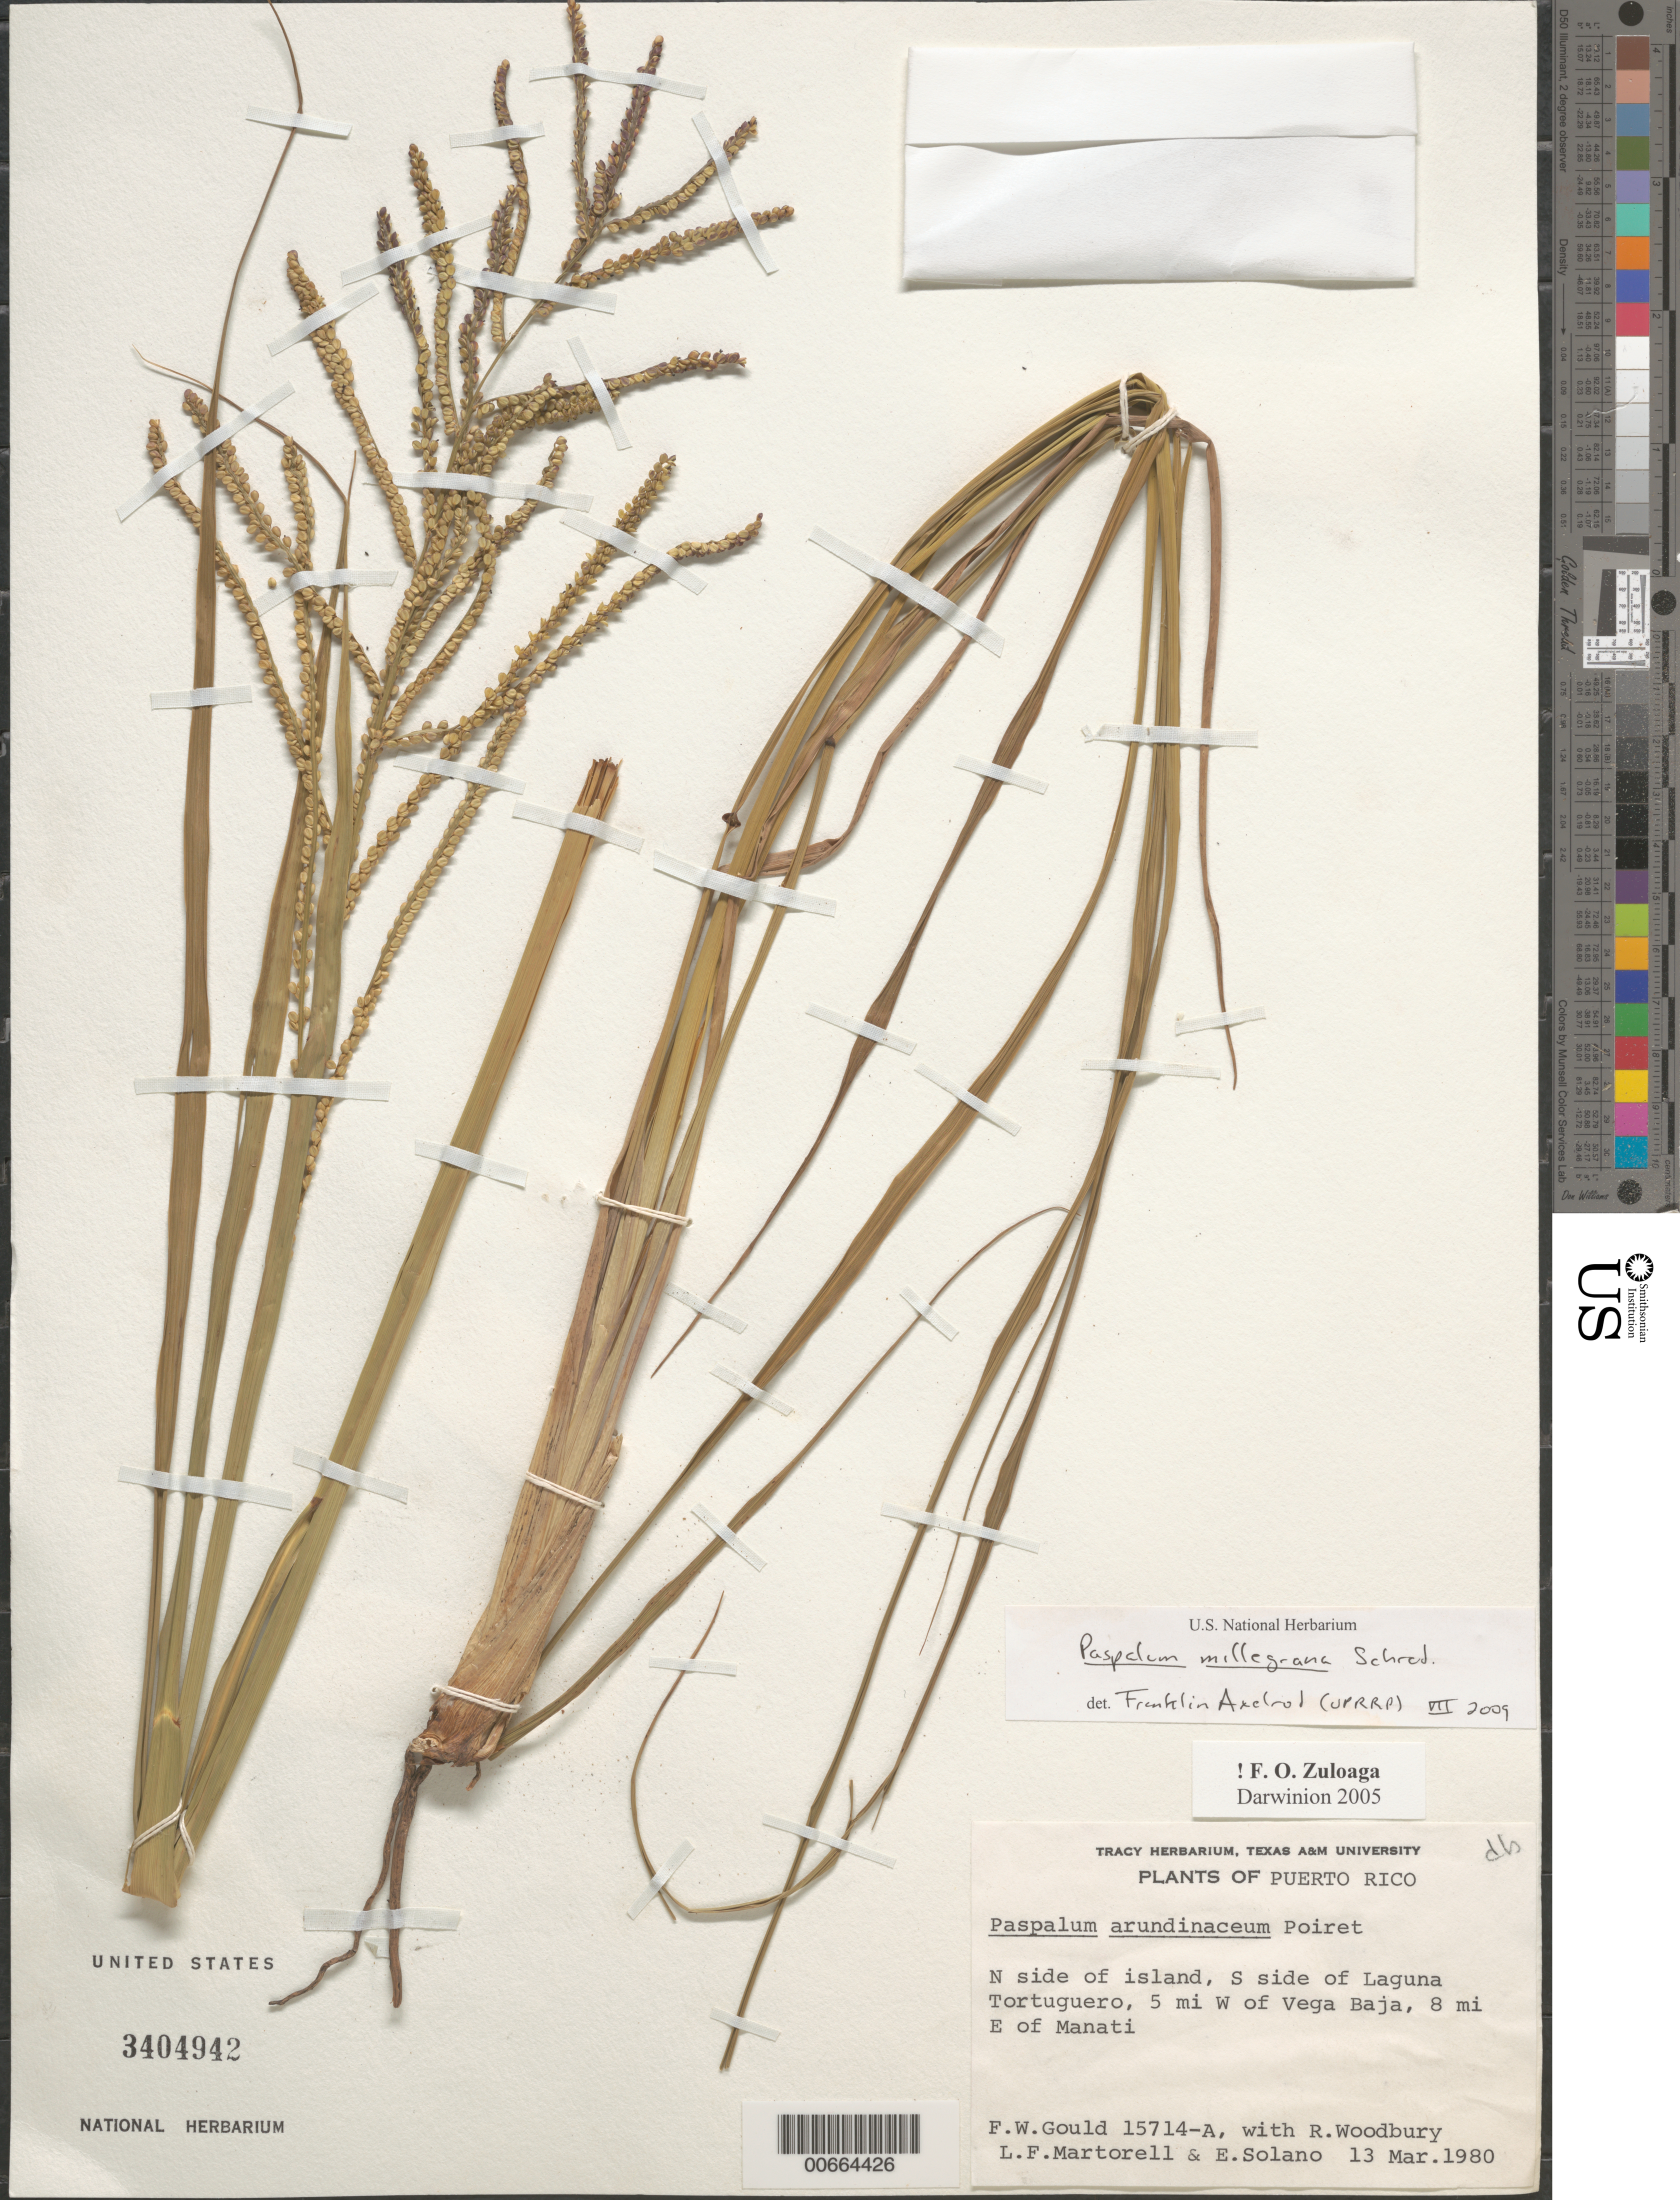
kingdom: Plantae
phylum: Tracheophyta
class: Liliopsida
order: Poales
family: Poaceae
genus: Paspalum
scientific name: Paspalum arundinaceum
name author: Poir.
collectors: F. W. Gould, R. O. Woodbury, L. Martorell & E. Solano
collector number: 15714a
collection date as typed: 13 Mar 1980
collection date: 1980-03-13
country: Puerto Rico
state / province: Manatí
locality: N Central Coast, S side of Laguna Tortuguero about 5 mi W of Vega Baja, 8 mi E of Manati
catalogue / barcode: US 3404942